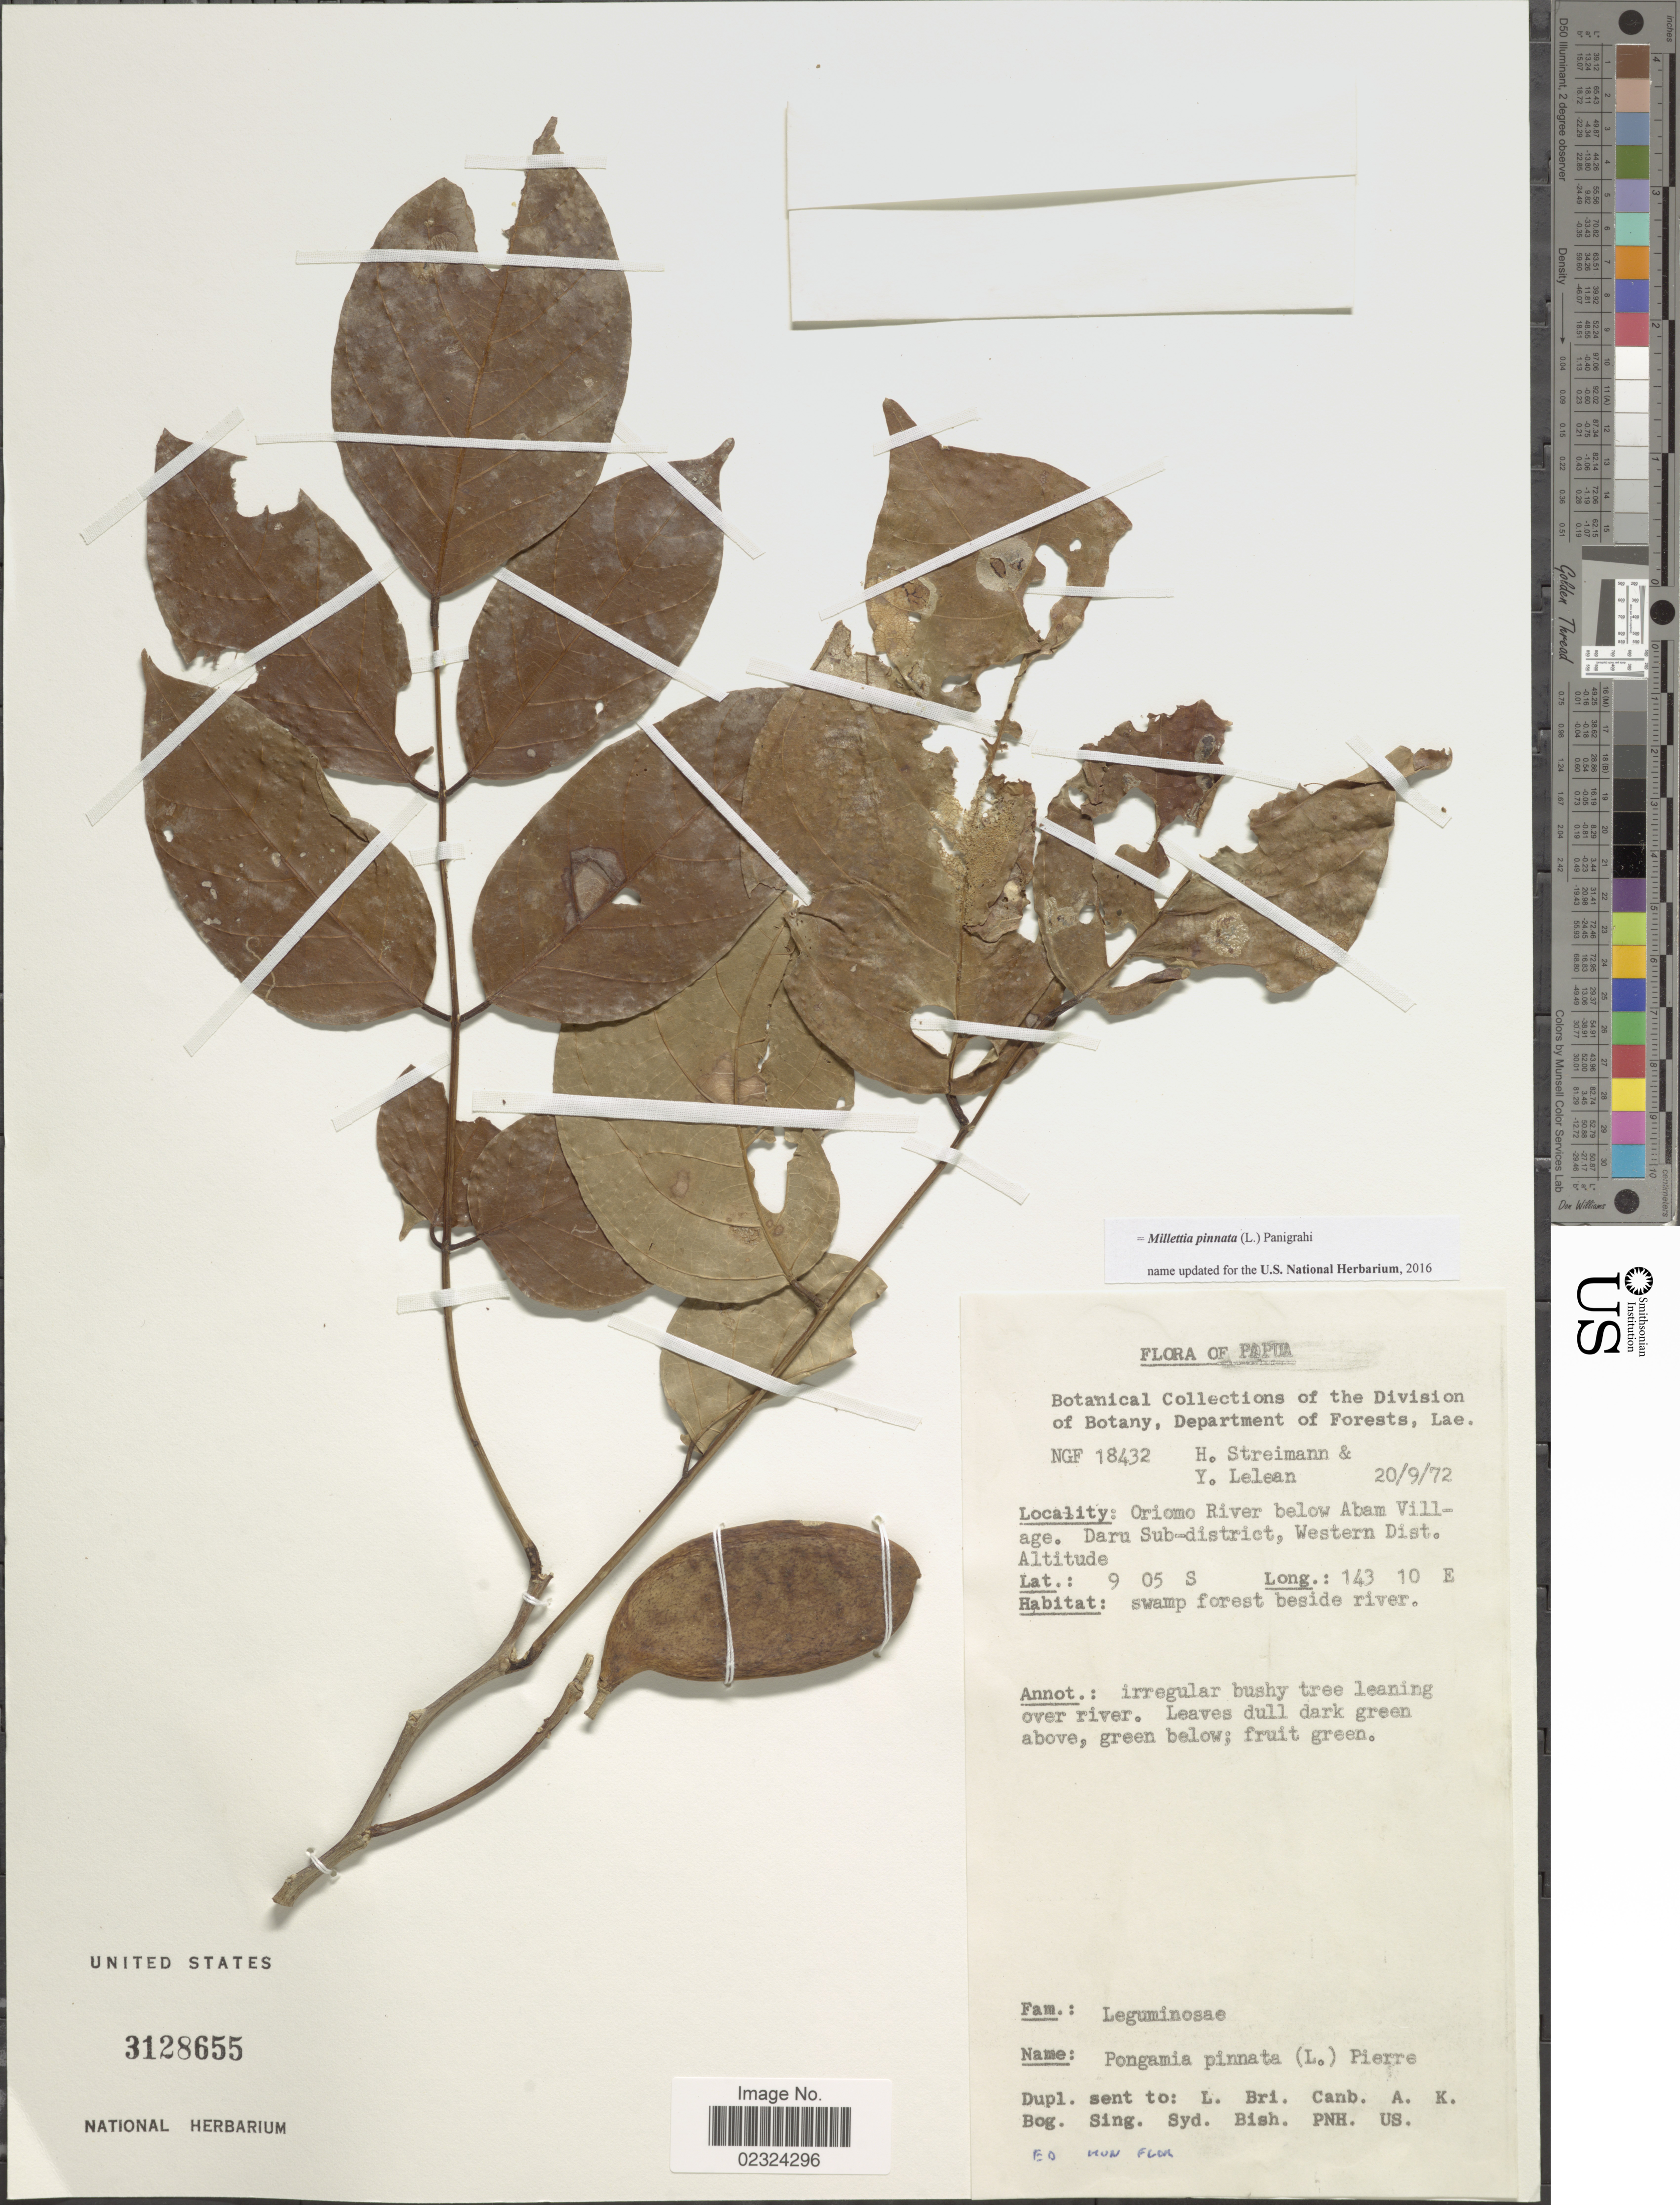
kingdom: Plantae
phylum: Tracheophyta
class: Magnoliopsida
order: Fabales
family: Fabaceae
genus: Millettia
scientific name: Millettia pinnata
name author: (L.) Panigrahi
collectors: H. Streimann & Y. Lelean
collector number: NGF18432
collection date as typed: Transcribed d/m/y: 20/9/72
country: Papua New Guinea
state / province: Manus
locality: Papua. Oriomo River below Abam Village. Daru Sub-District, Western Dist.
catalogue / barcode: US 3128655